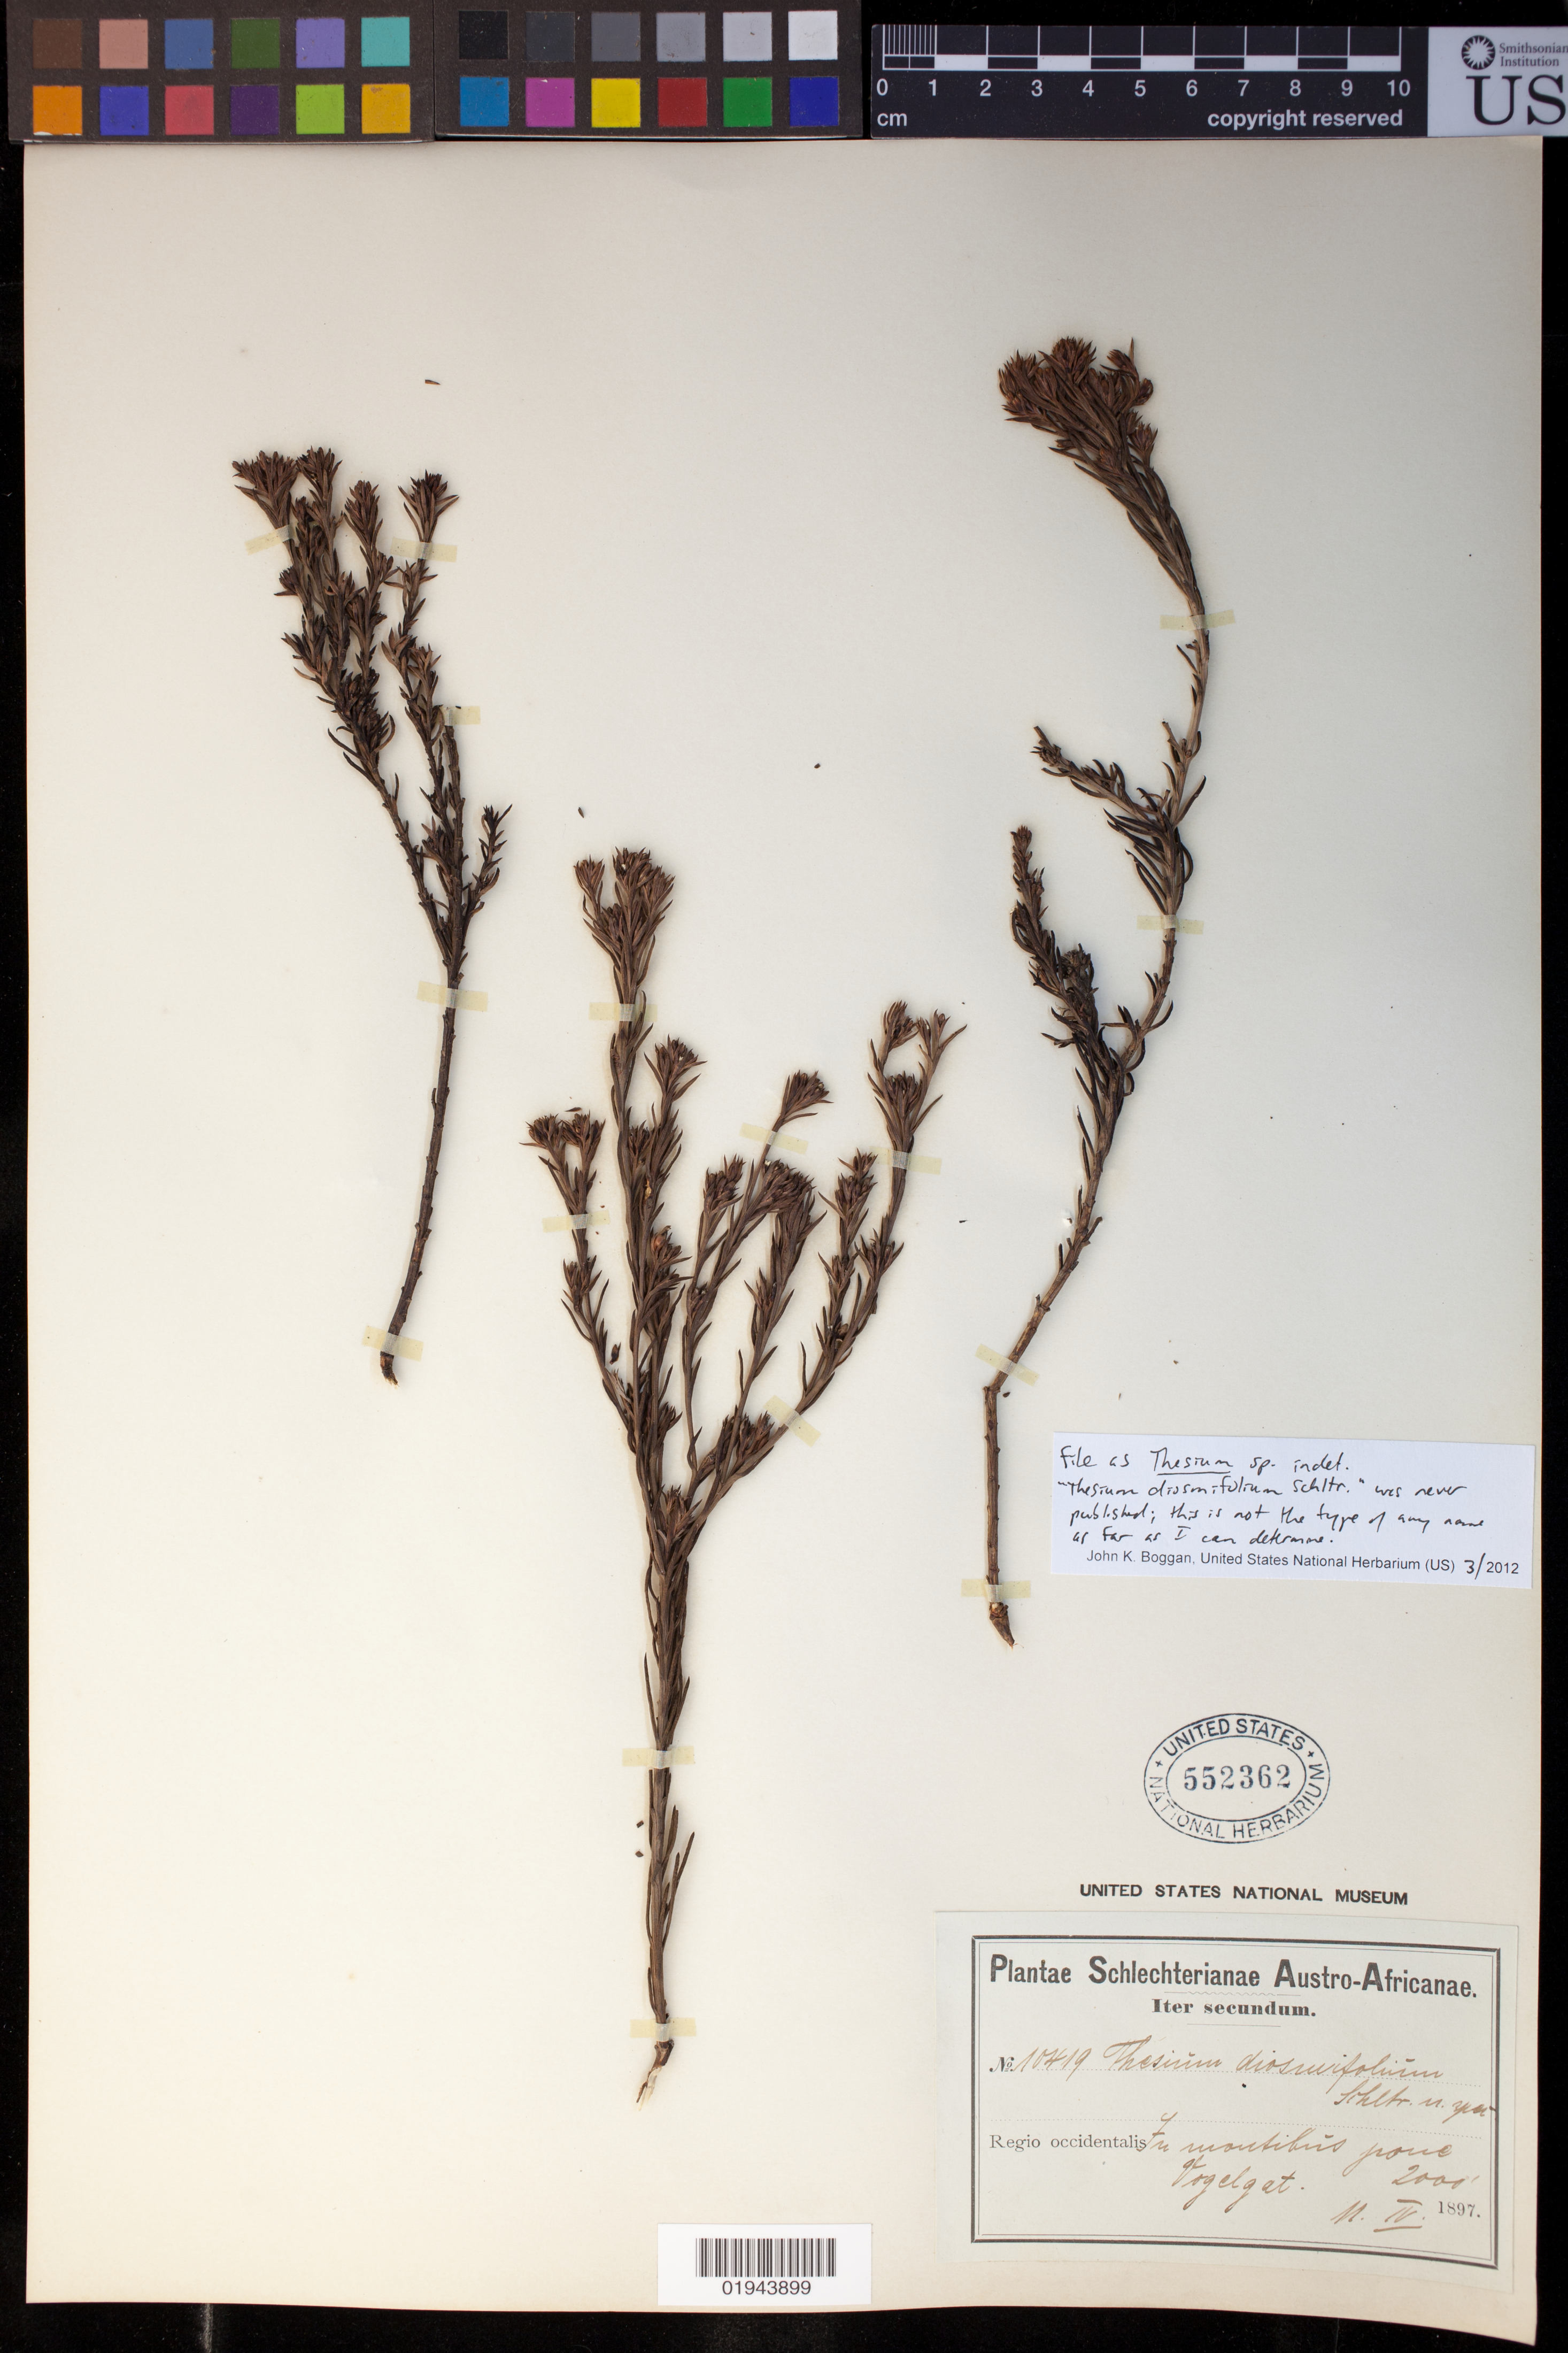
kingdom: Plantae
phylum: Tracheophyta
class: Magnoliopsida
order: Santalales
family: Thesiaceae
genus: Thesium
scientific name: Thesium sp.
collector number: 10419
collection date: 1897-04-11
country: South Africa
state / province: Western Cape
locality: Vogelgat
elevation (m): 610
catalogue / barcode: US 552362